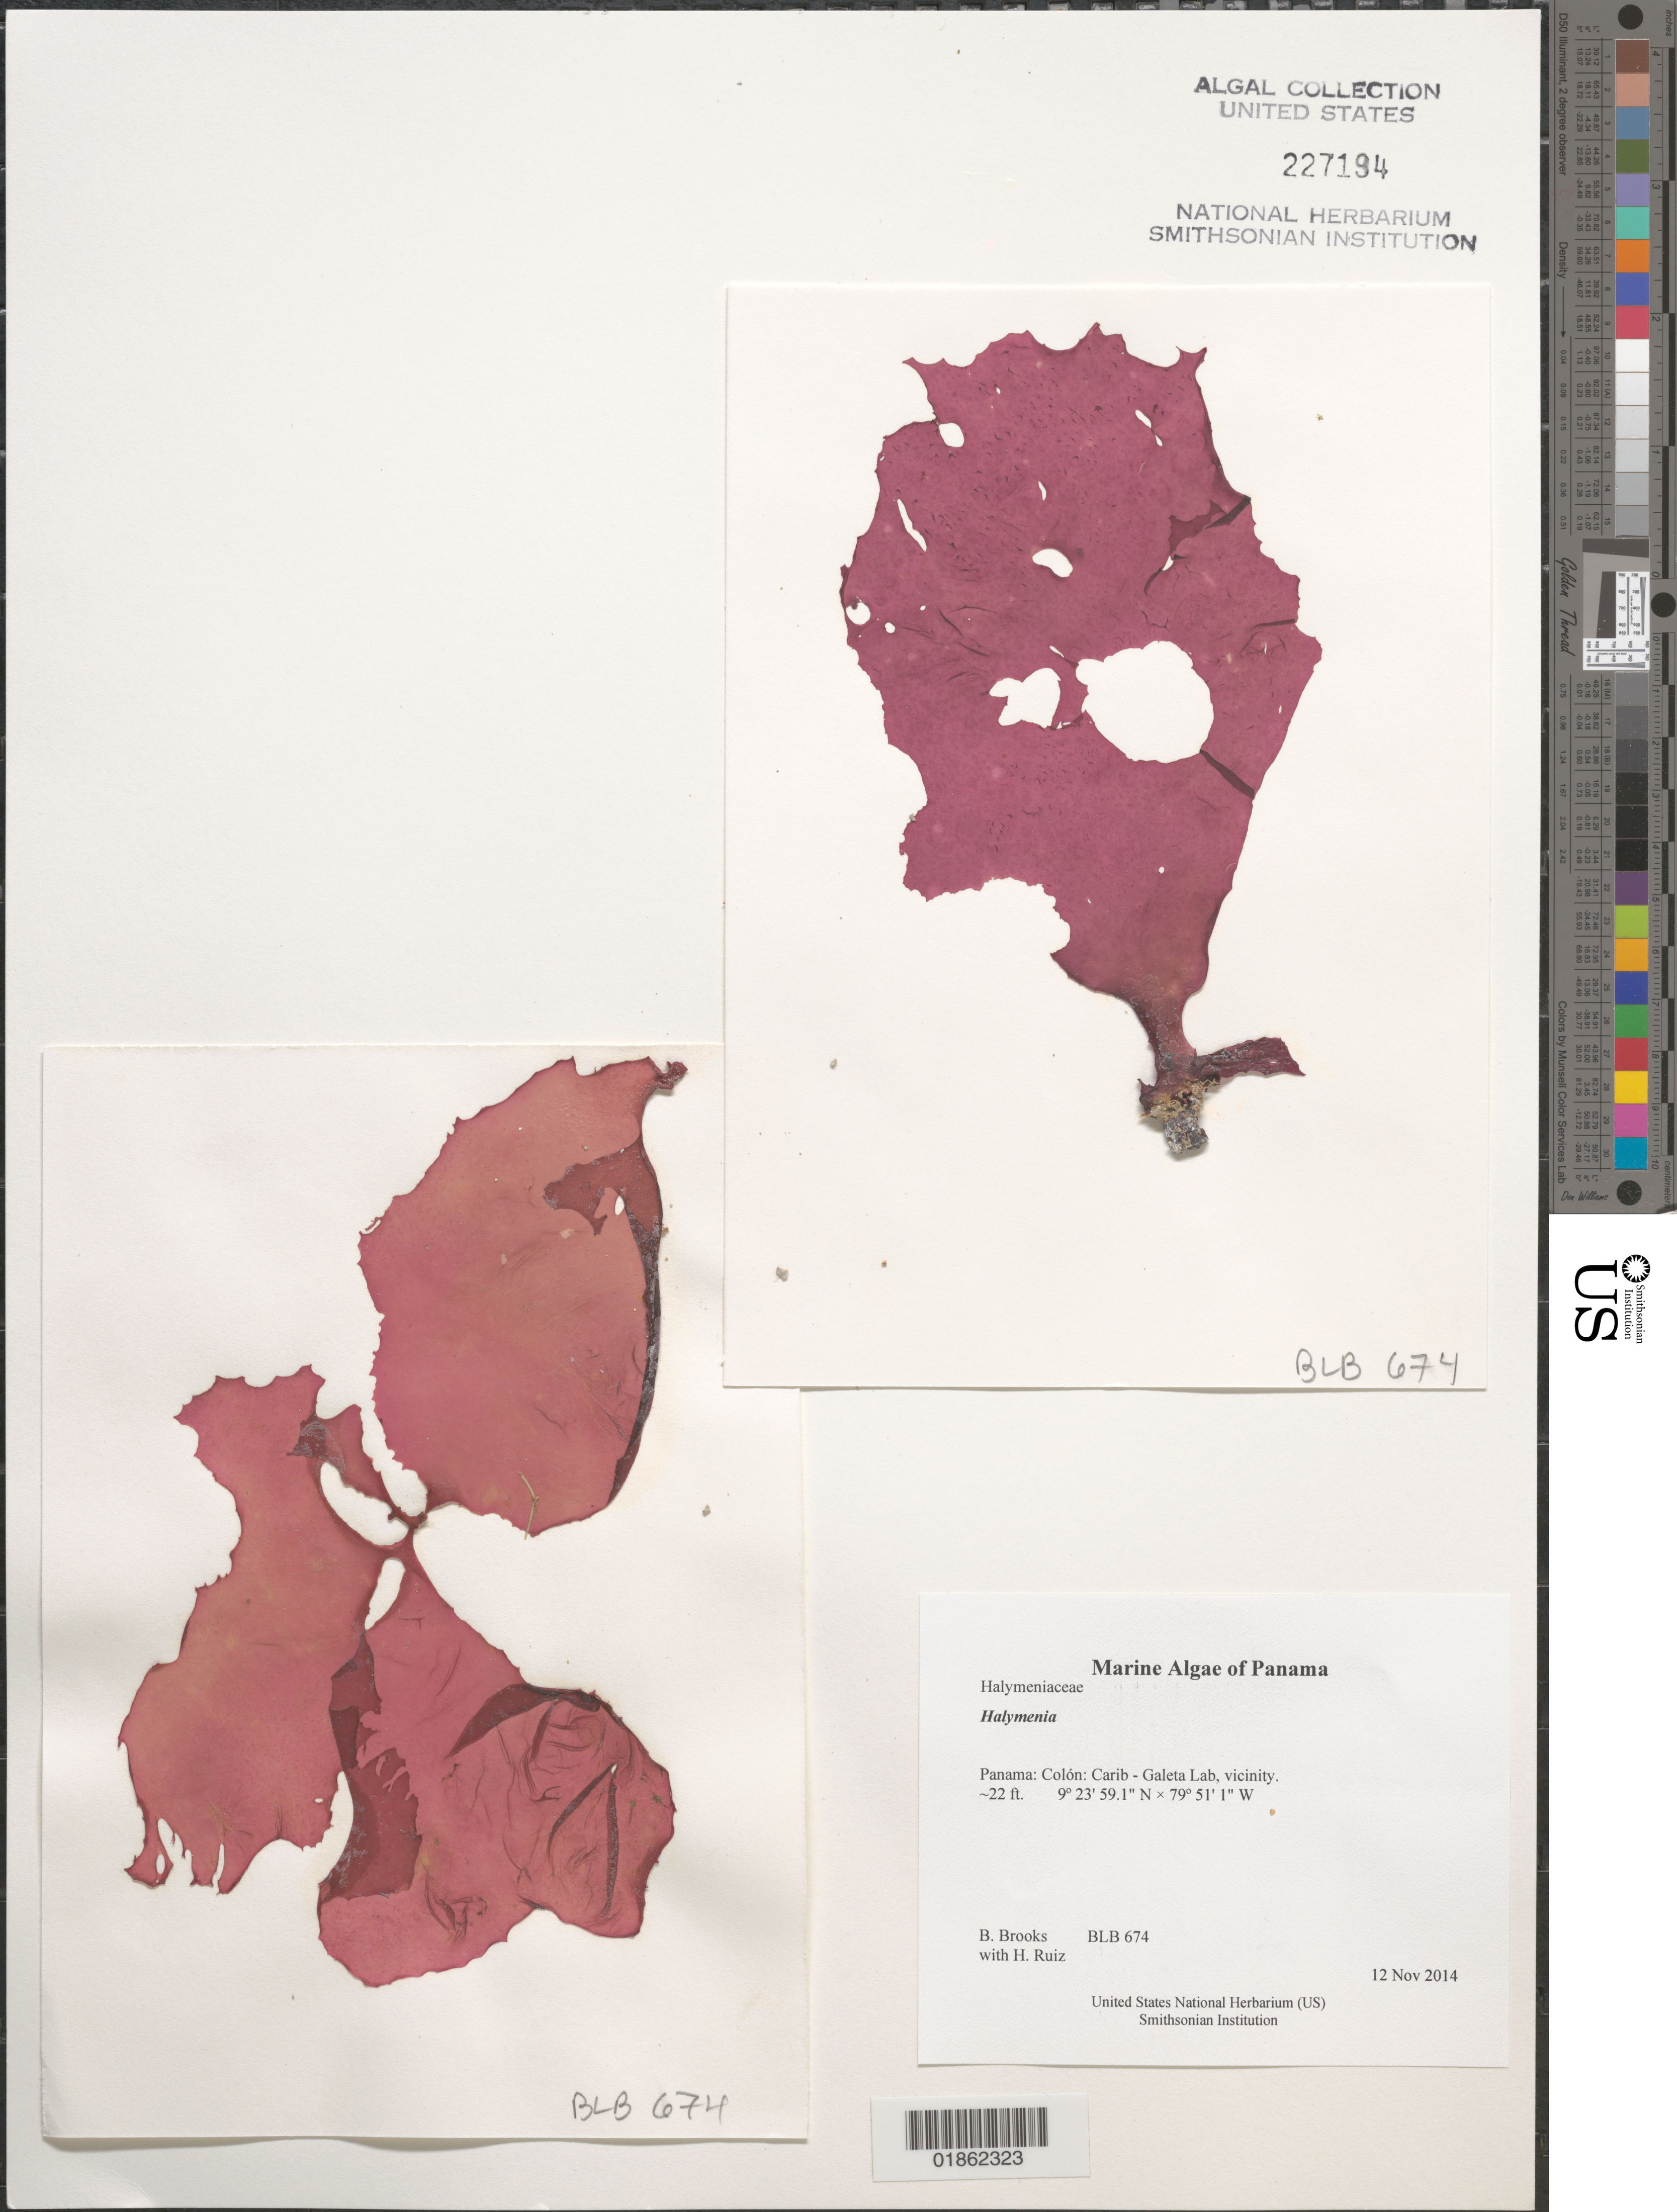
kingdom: Plantae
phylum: Rhodophyta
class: Florideophyceae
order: Halymeniales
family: Halymeniaceae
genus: Halymenia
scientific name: Halymenia sp.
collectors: B. Brooks & H. Ruiz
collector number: BLB 674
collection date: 2014-11-13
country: Panama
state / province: Colón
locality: Carib - Galeta Lab, vicinity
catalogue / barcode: US 227194